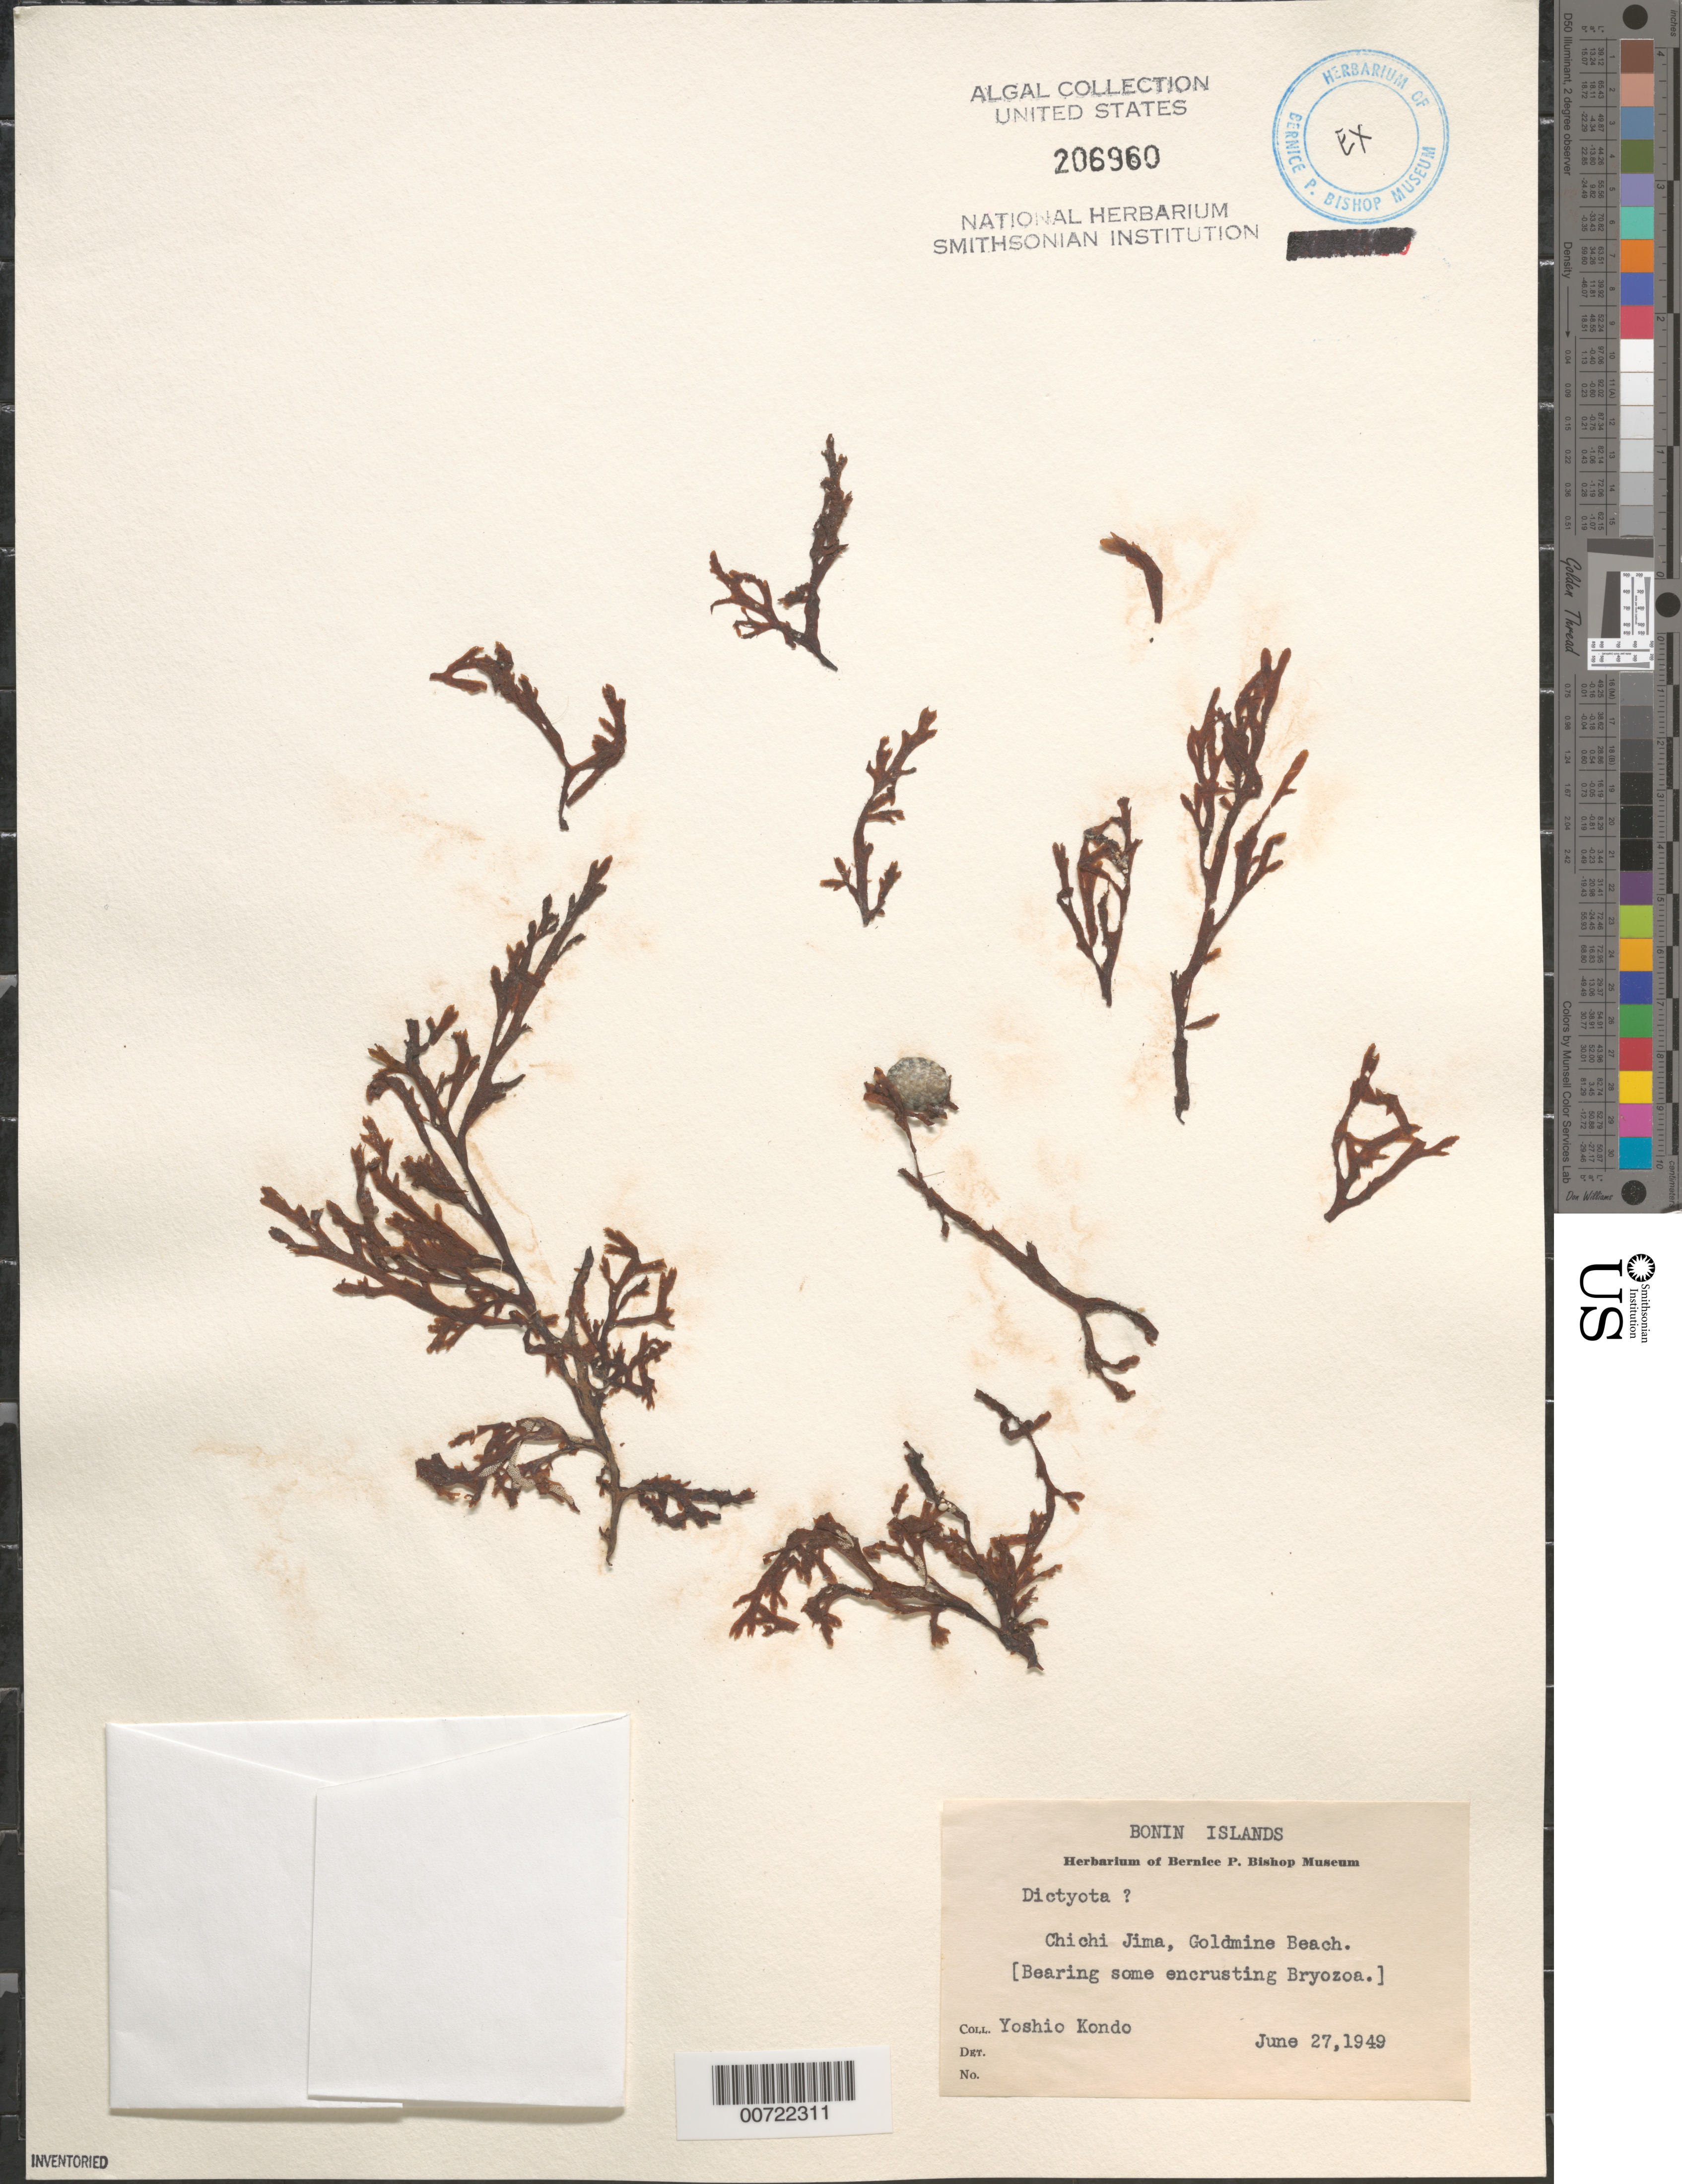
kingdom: Chromista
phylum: Ochrophyta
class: Phaeophyceae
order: Dictyotales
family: Dictyotaceae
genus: Dictyota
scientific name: Dictyota sp.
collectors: Y. Kondo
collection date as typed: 27 Jun 1949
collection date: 1949-06-27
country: Japan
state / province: Tokyo, Federal City of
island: Chichi Jima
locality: Goldmine Beach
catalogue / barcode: US 206960